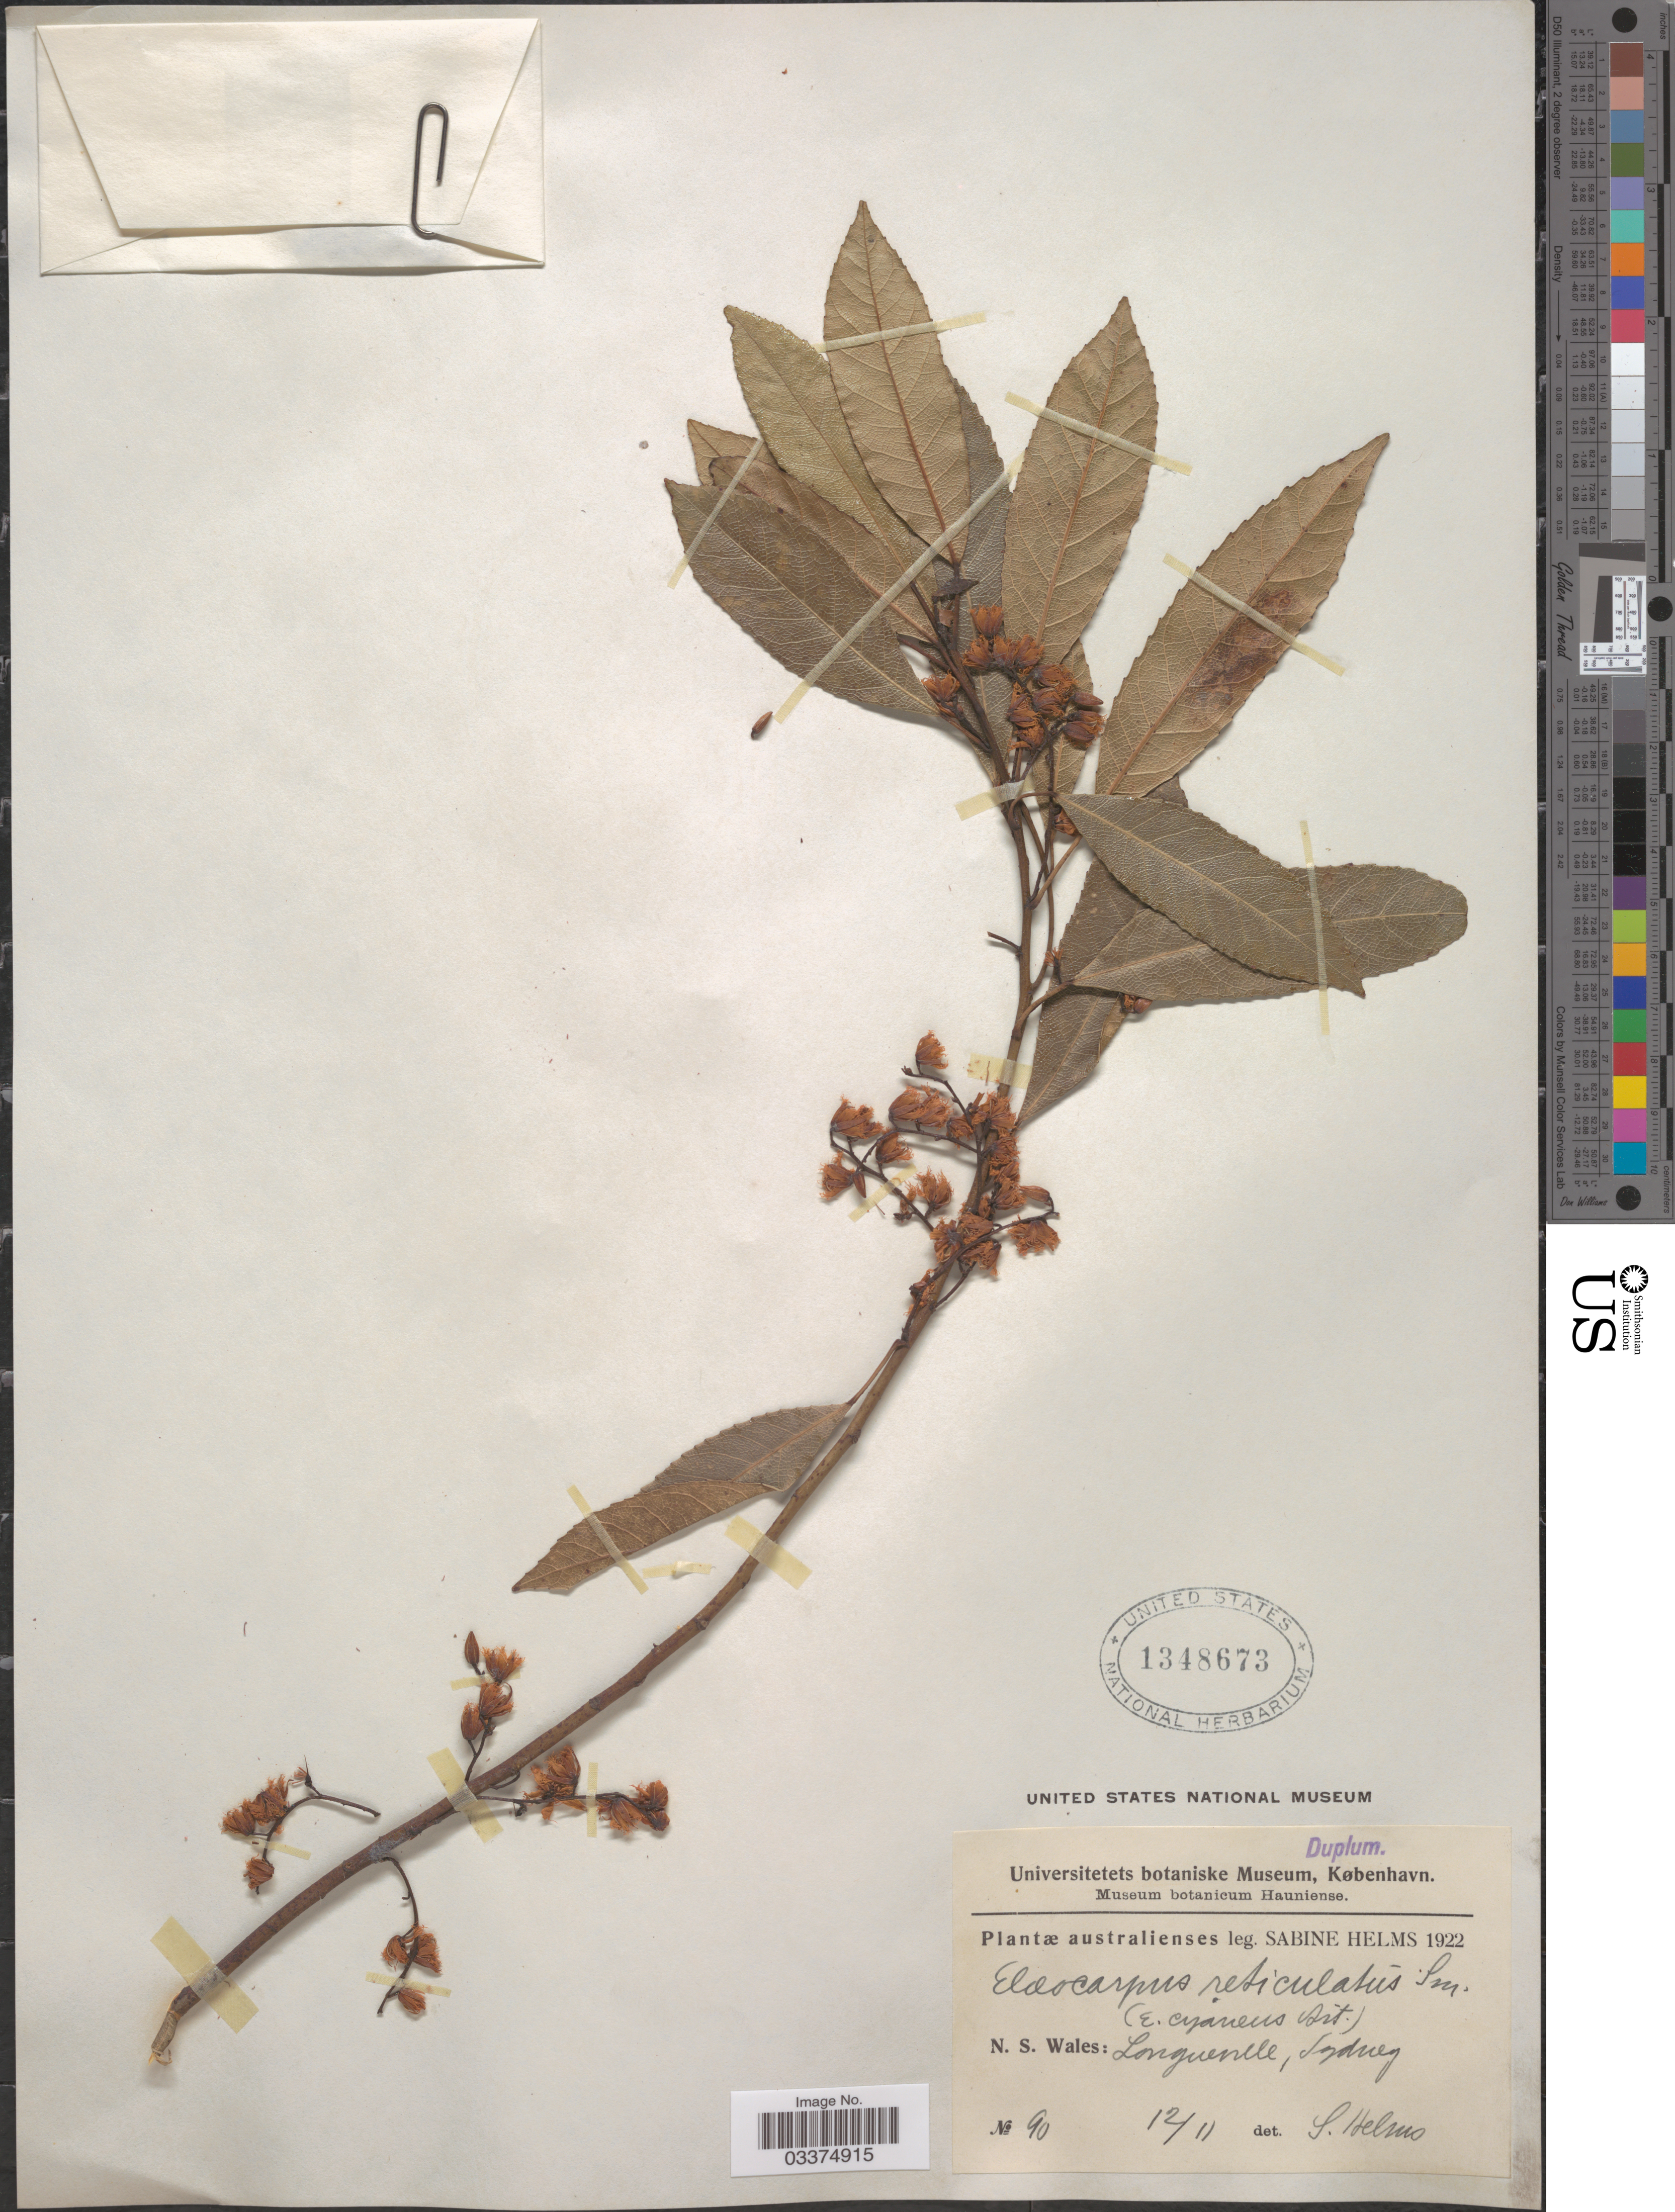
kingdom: Plantae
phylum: Tracheophyta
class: Magnoliopsida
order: Oxalidales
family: Elaeocarpaceae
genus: Elaeocarpus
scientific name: Elaeocarpus reticulatus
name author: Sm.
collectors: S. Helms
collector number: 90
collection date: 1922-11-12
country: Australia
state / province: New South Wales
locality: Longueville, Sydney.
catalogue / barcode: US 1348673